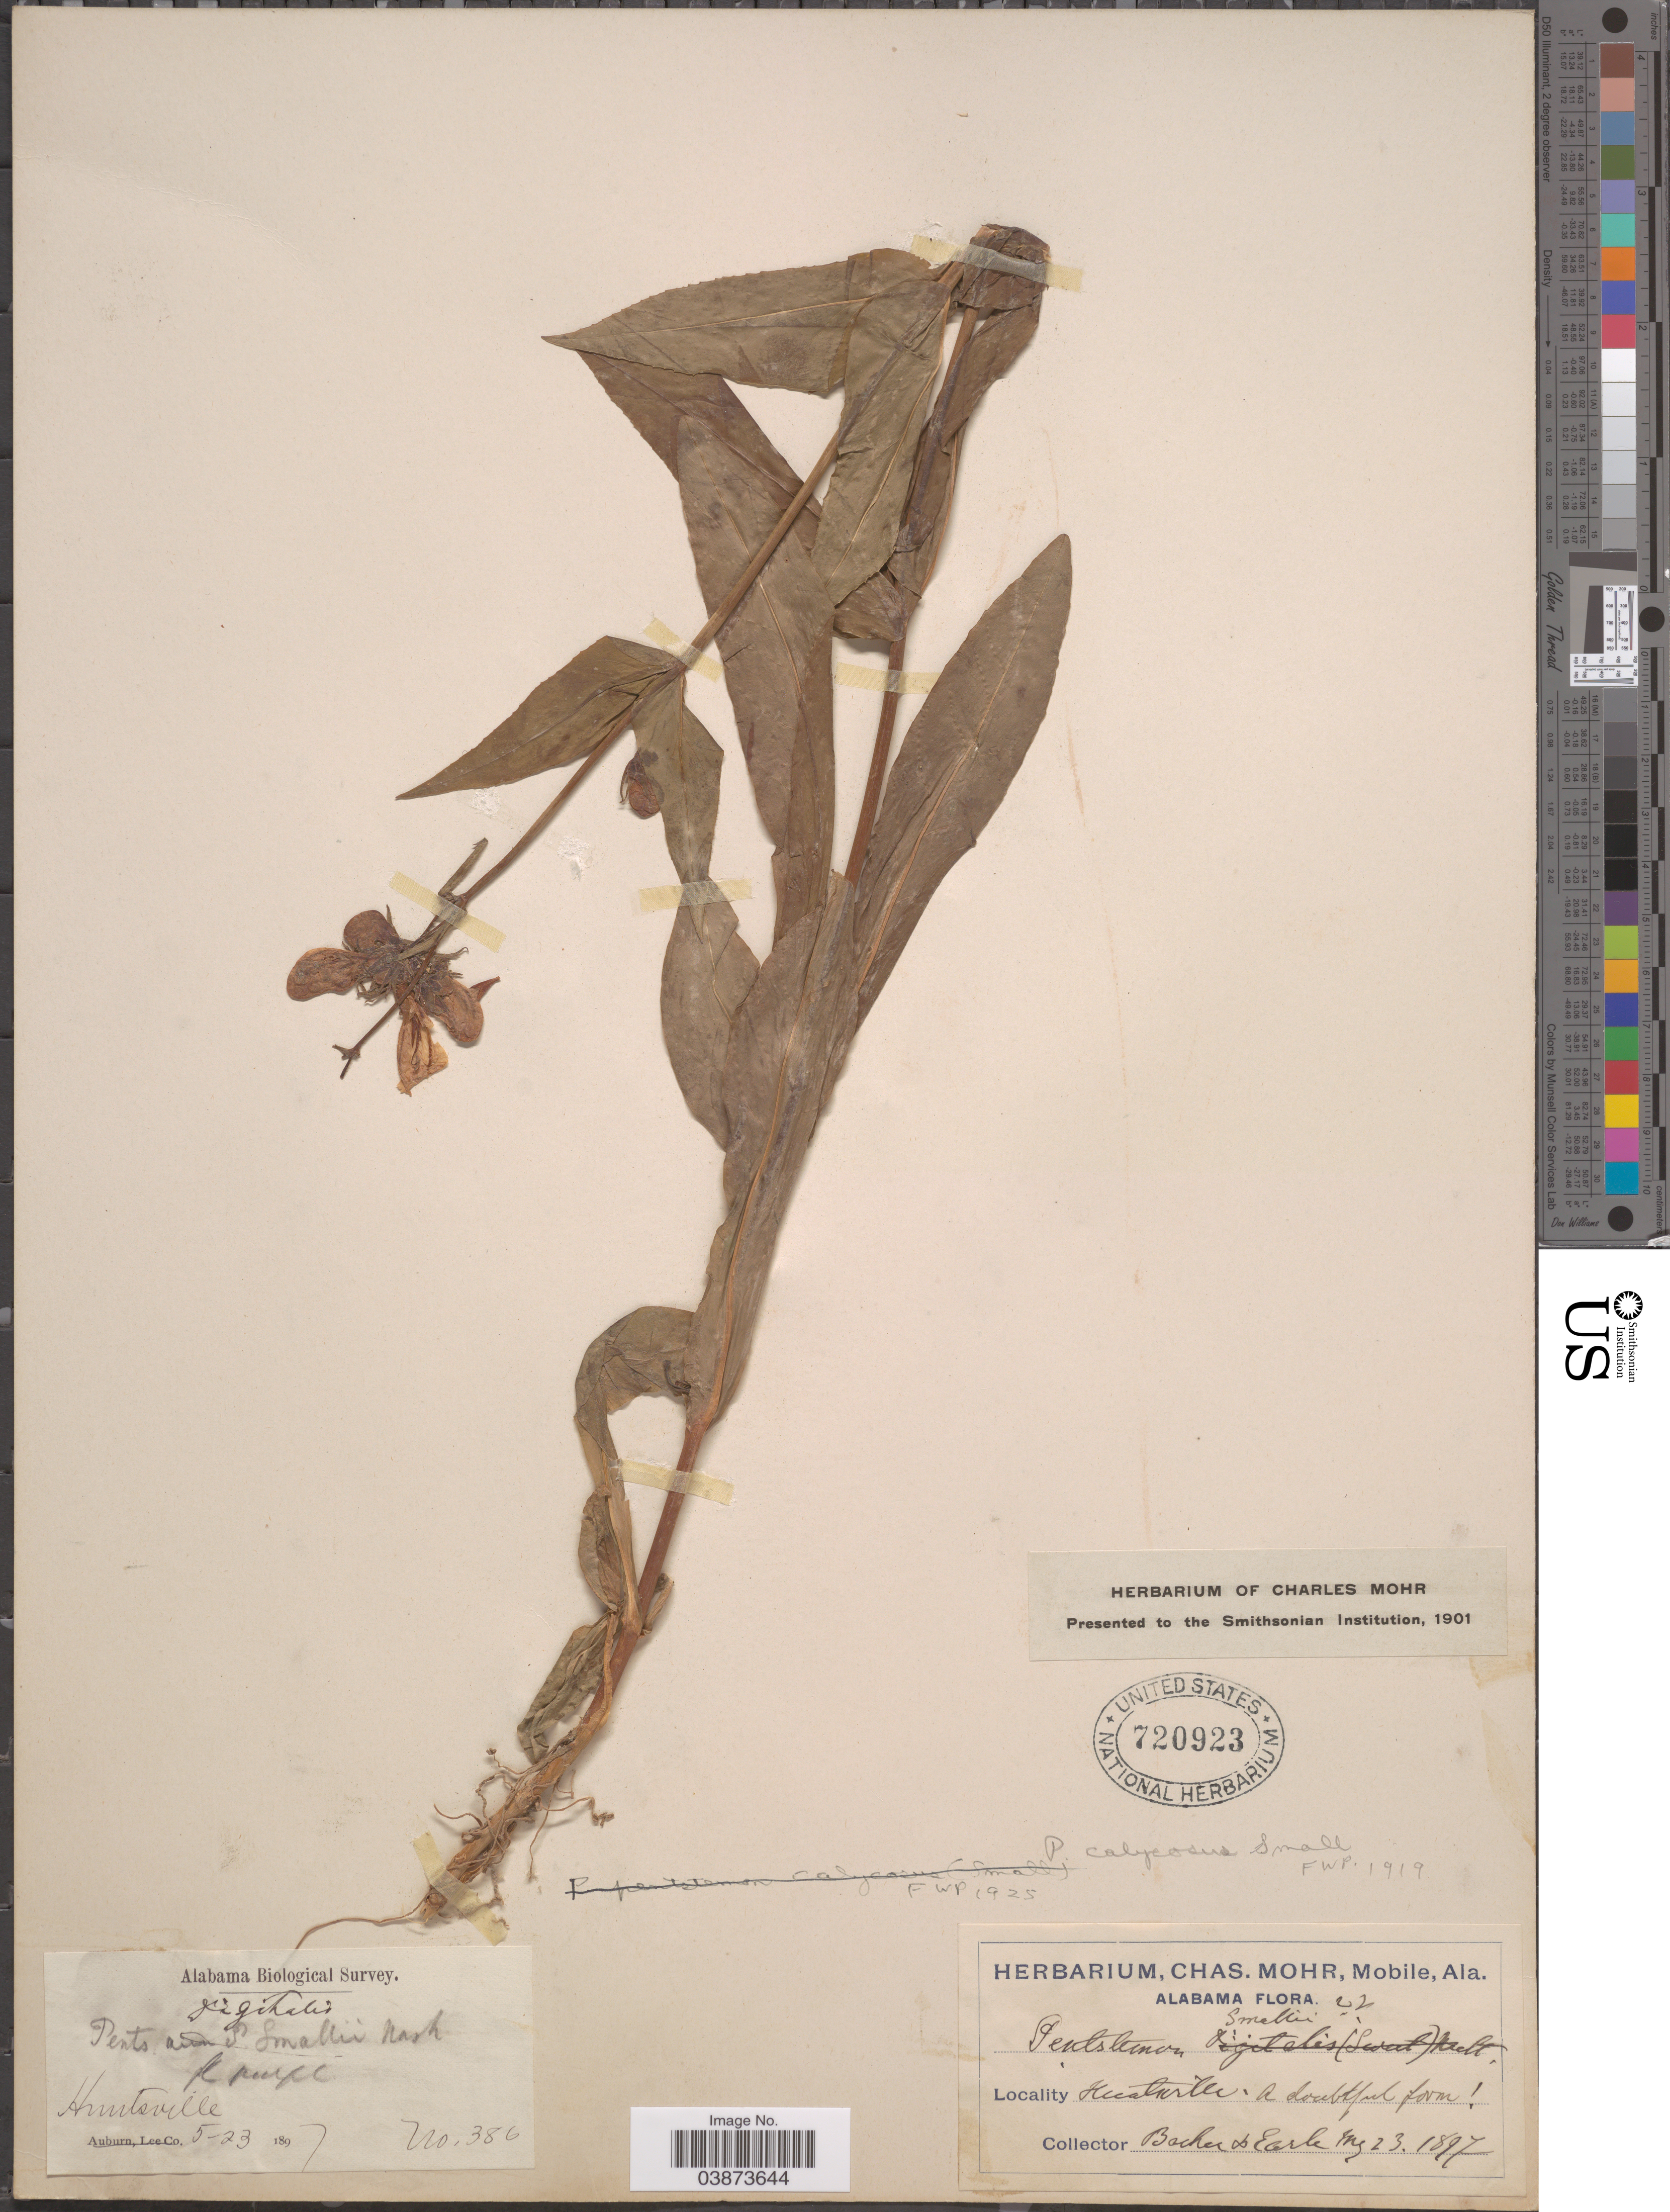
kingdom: Plantae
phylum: Tracheophyta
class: Magnoliopsida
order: Lamiales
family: Plantaginaceae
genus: Penstemon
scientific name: Penstemon calycosus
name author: Small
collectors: -. Becker & -. Earle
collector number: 386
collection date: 1897-05-23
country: United States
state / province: Alabama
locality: Huntsville.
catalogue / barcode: US 720923